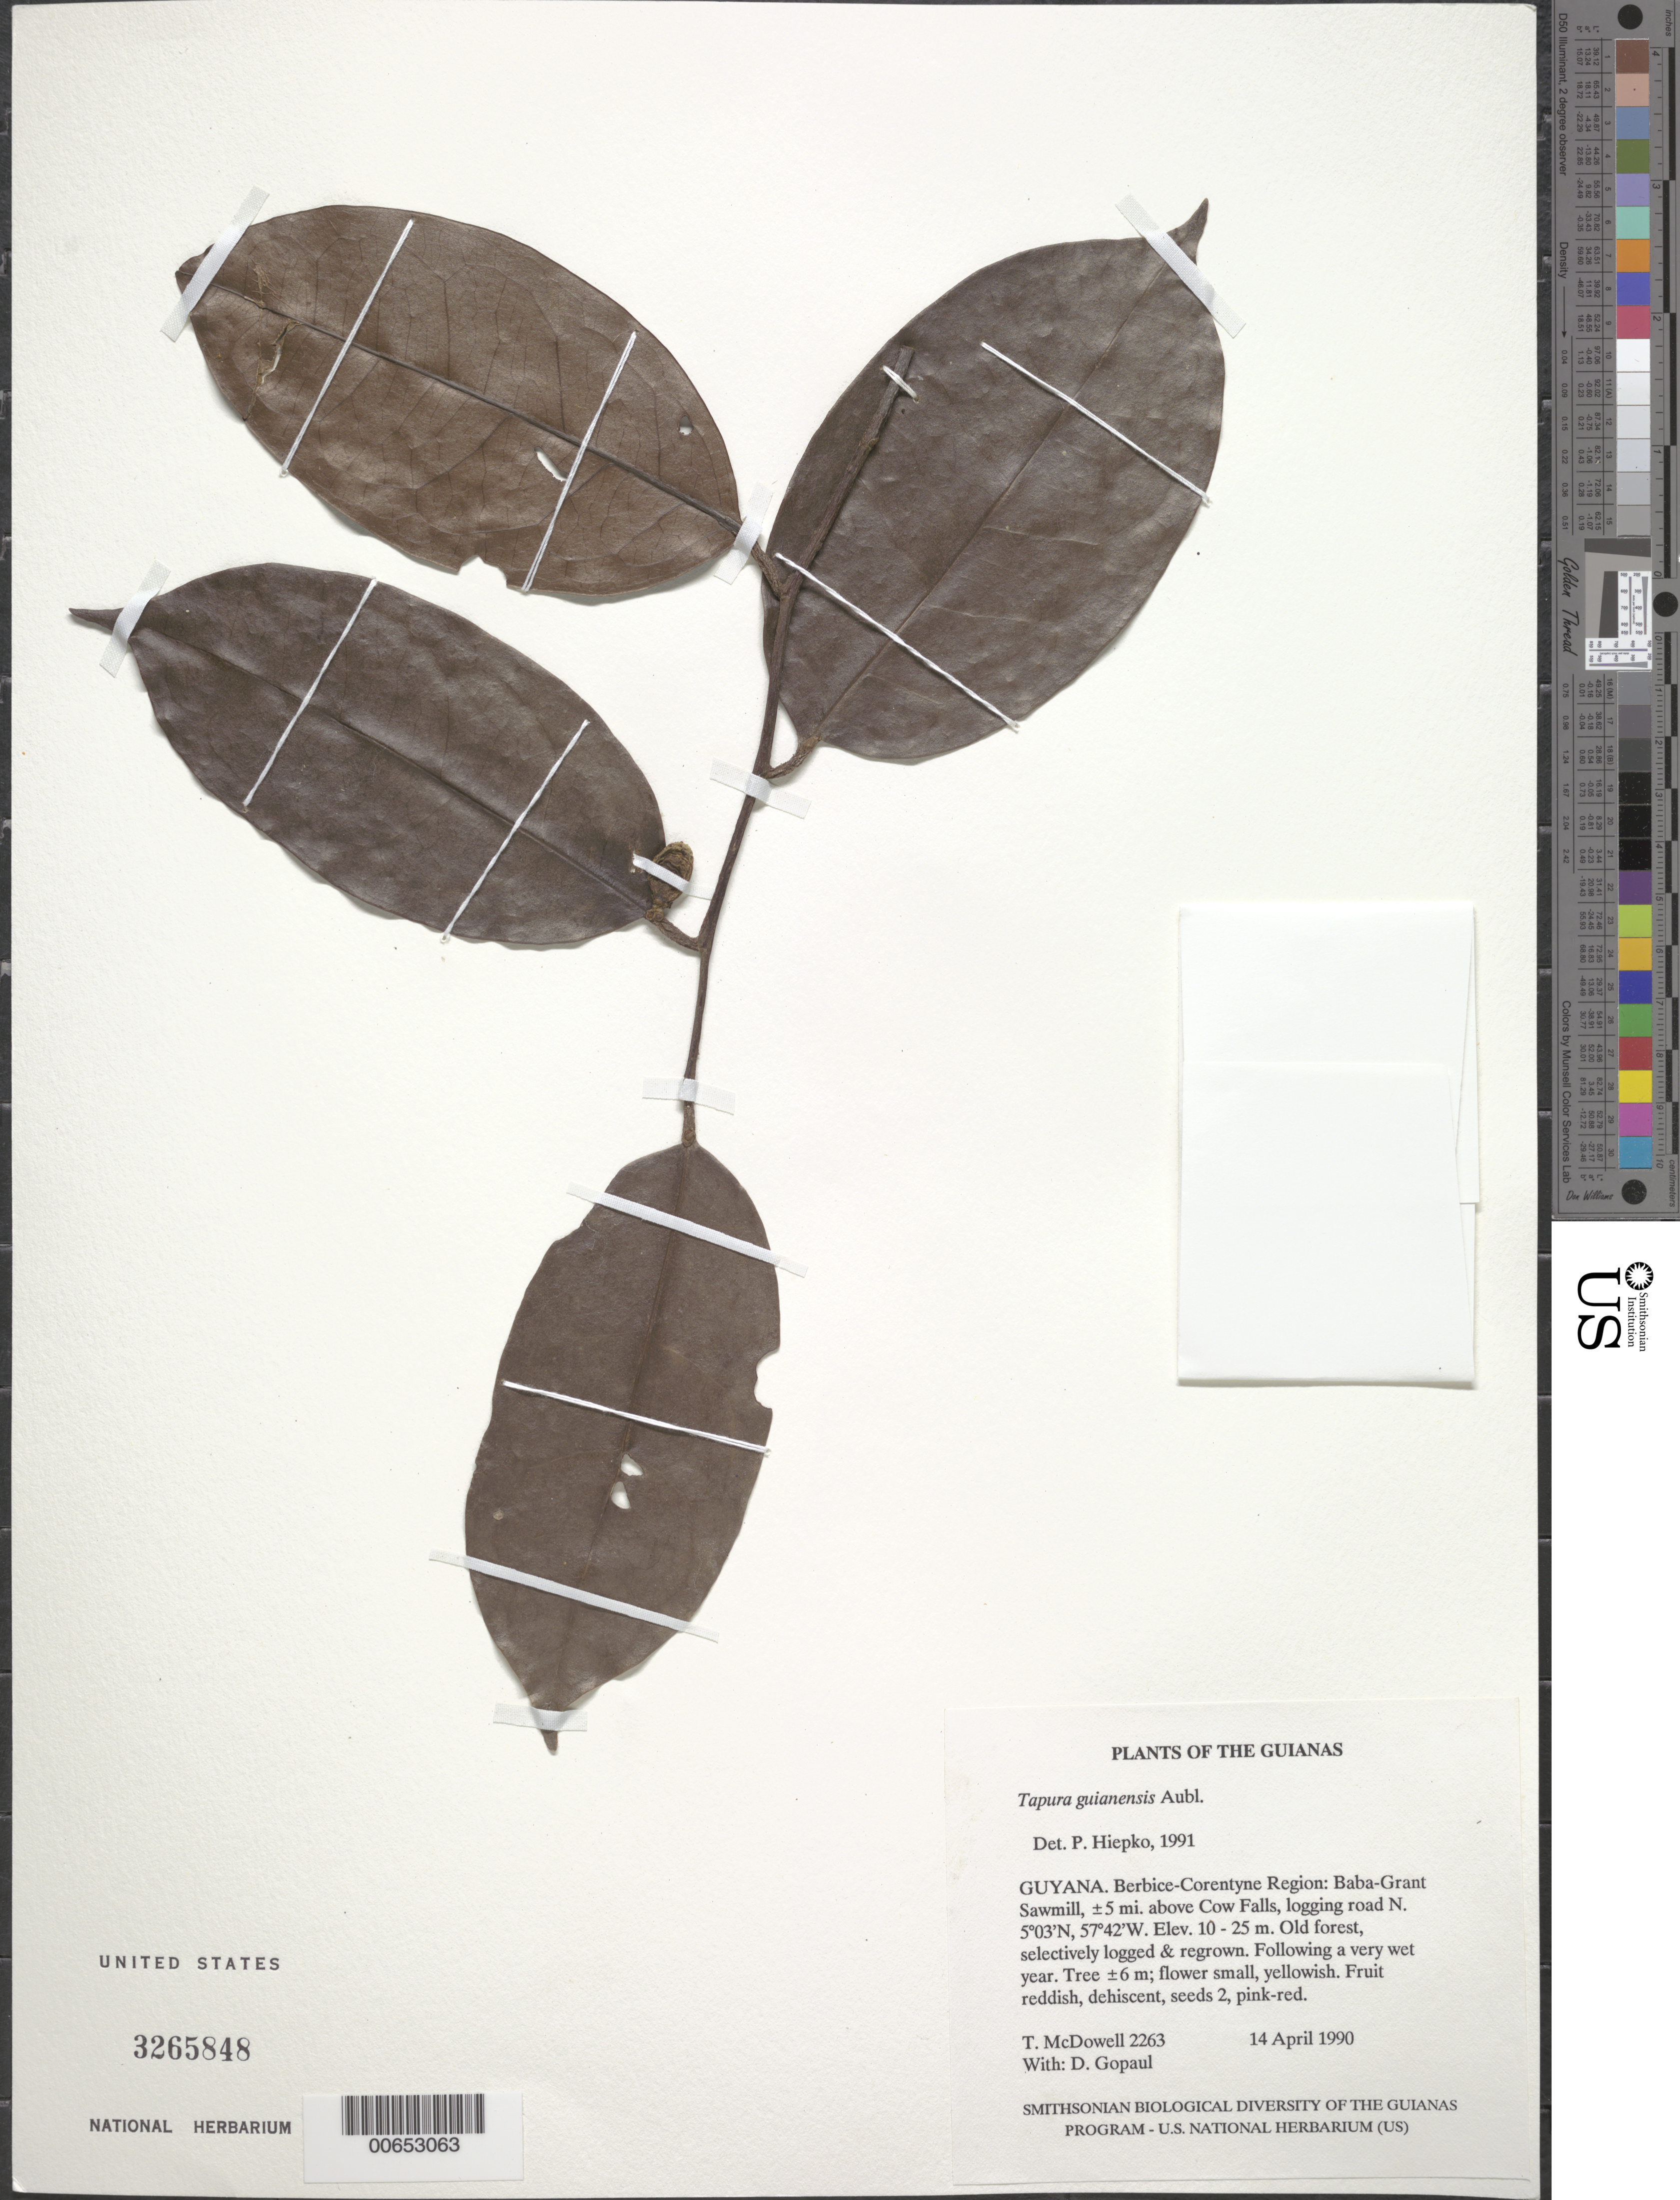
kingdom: Plantae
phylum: Tracheophyta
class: Magnoliopsida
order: Malpighiales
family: Dichapetalaceae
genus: Tapura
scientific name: Tapura guianensis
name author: Aubl.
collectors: T. McDowell & D. Gopaul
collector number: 2263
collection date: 1990-04-14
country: Guyana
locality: The Guianas. Berbice-Corentyne Region: Baba-Grant Sawmill, ±5 mi. above Cow Falls, logging road N.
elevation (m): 10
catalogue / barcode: US 3265848